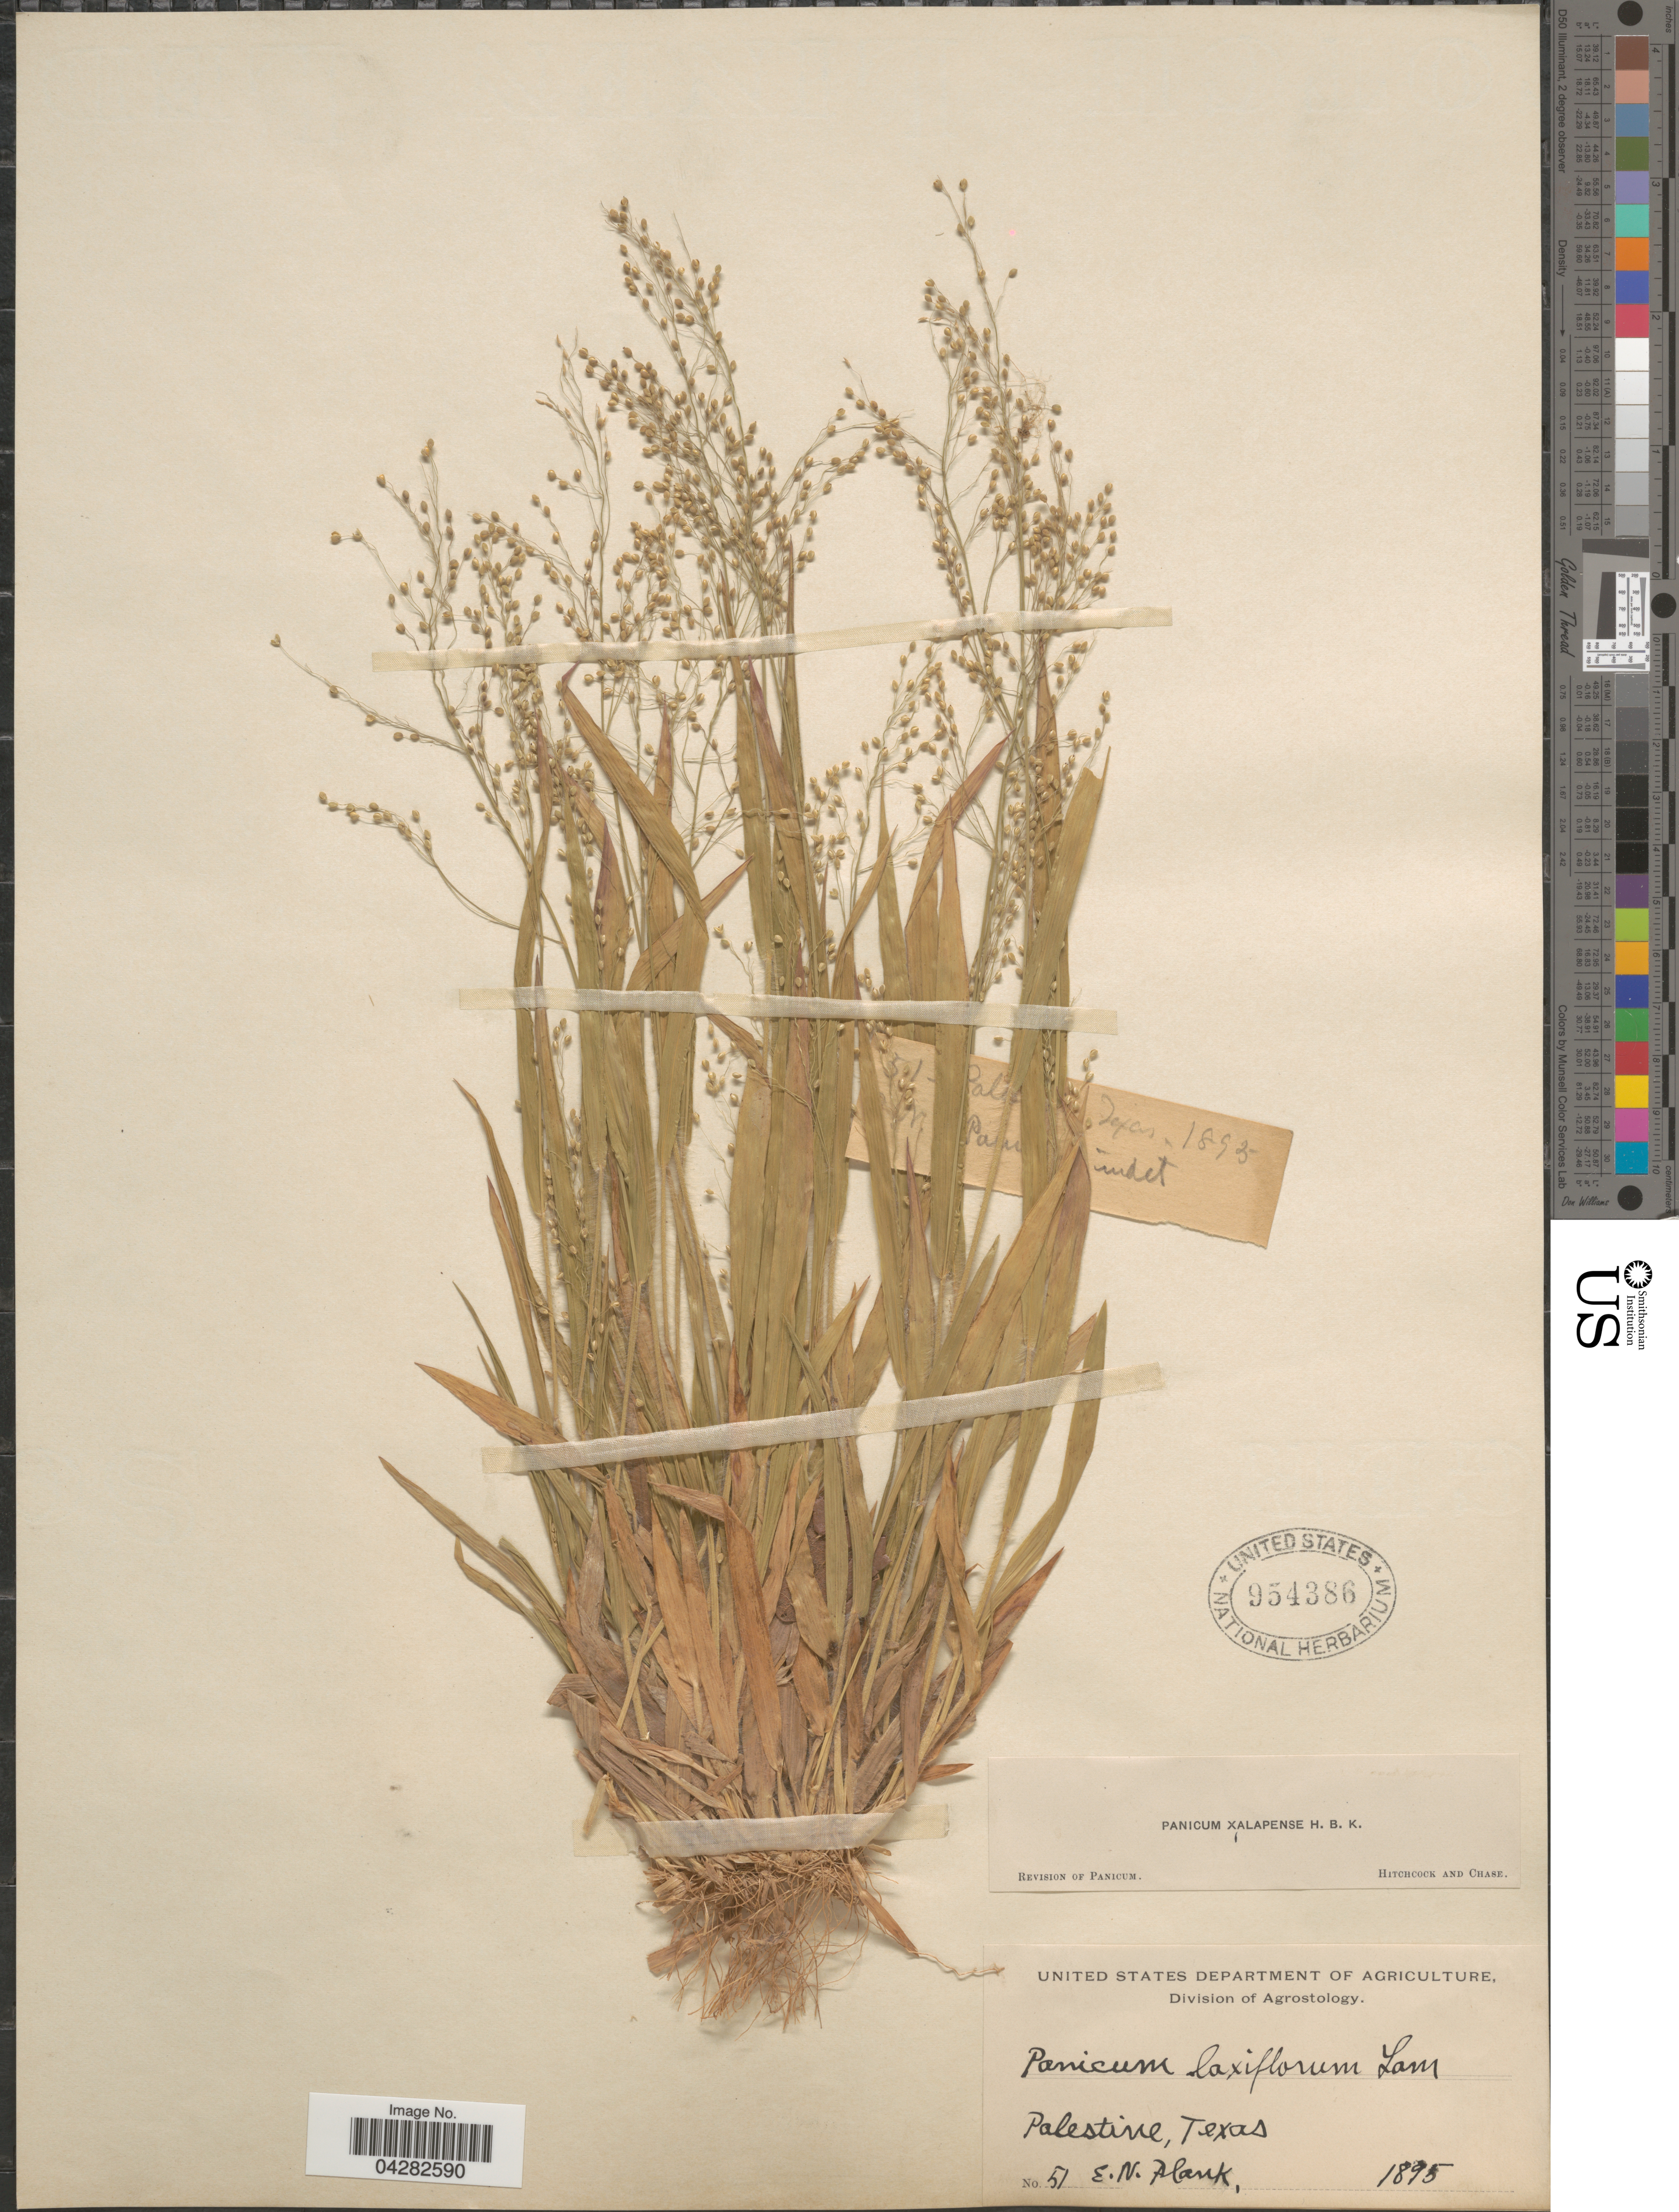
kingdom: Plantae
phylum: Tracheophyta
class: Liliopsida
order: Poales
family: Poaceae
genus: Dichanthelium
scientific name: Dichanthelium laxiflorum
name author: (Lam.) Gould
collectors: E. Plank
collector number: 51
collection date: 1895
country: United States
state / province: Texas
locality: Palestine.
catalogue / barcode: US 954386